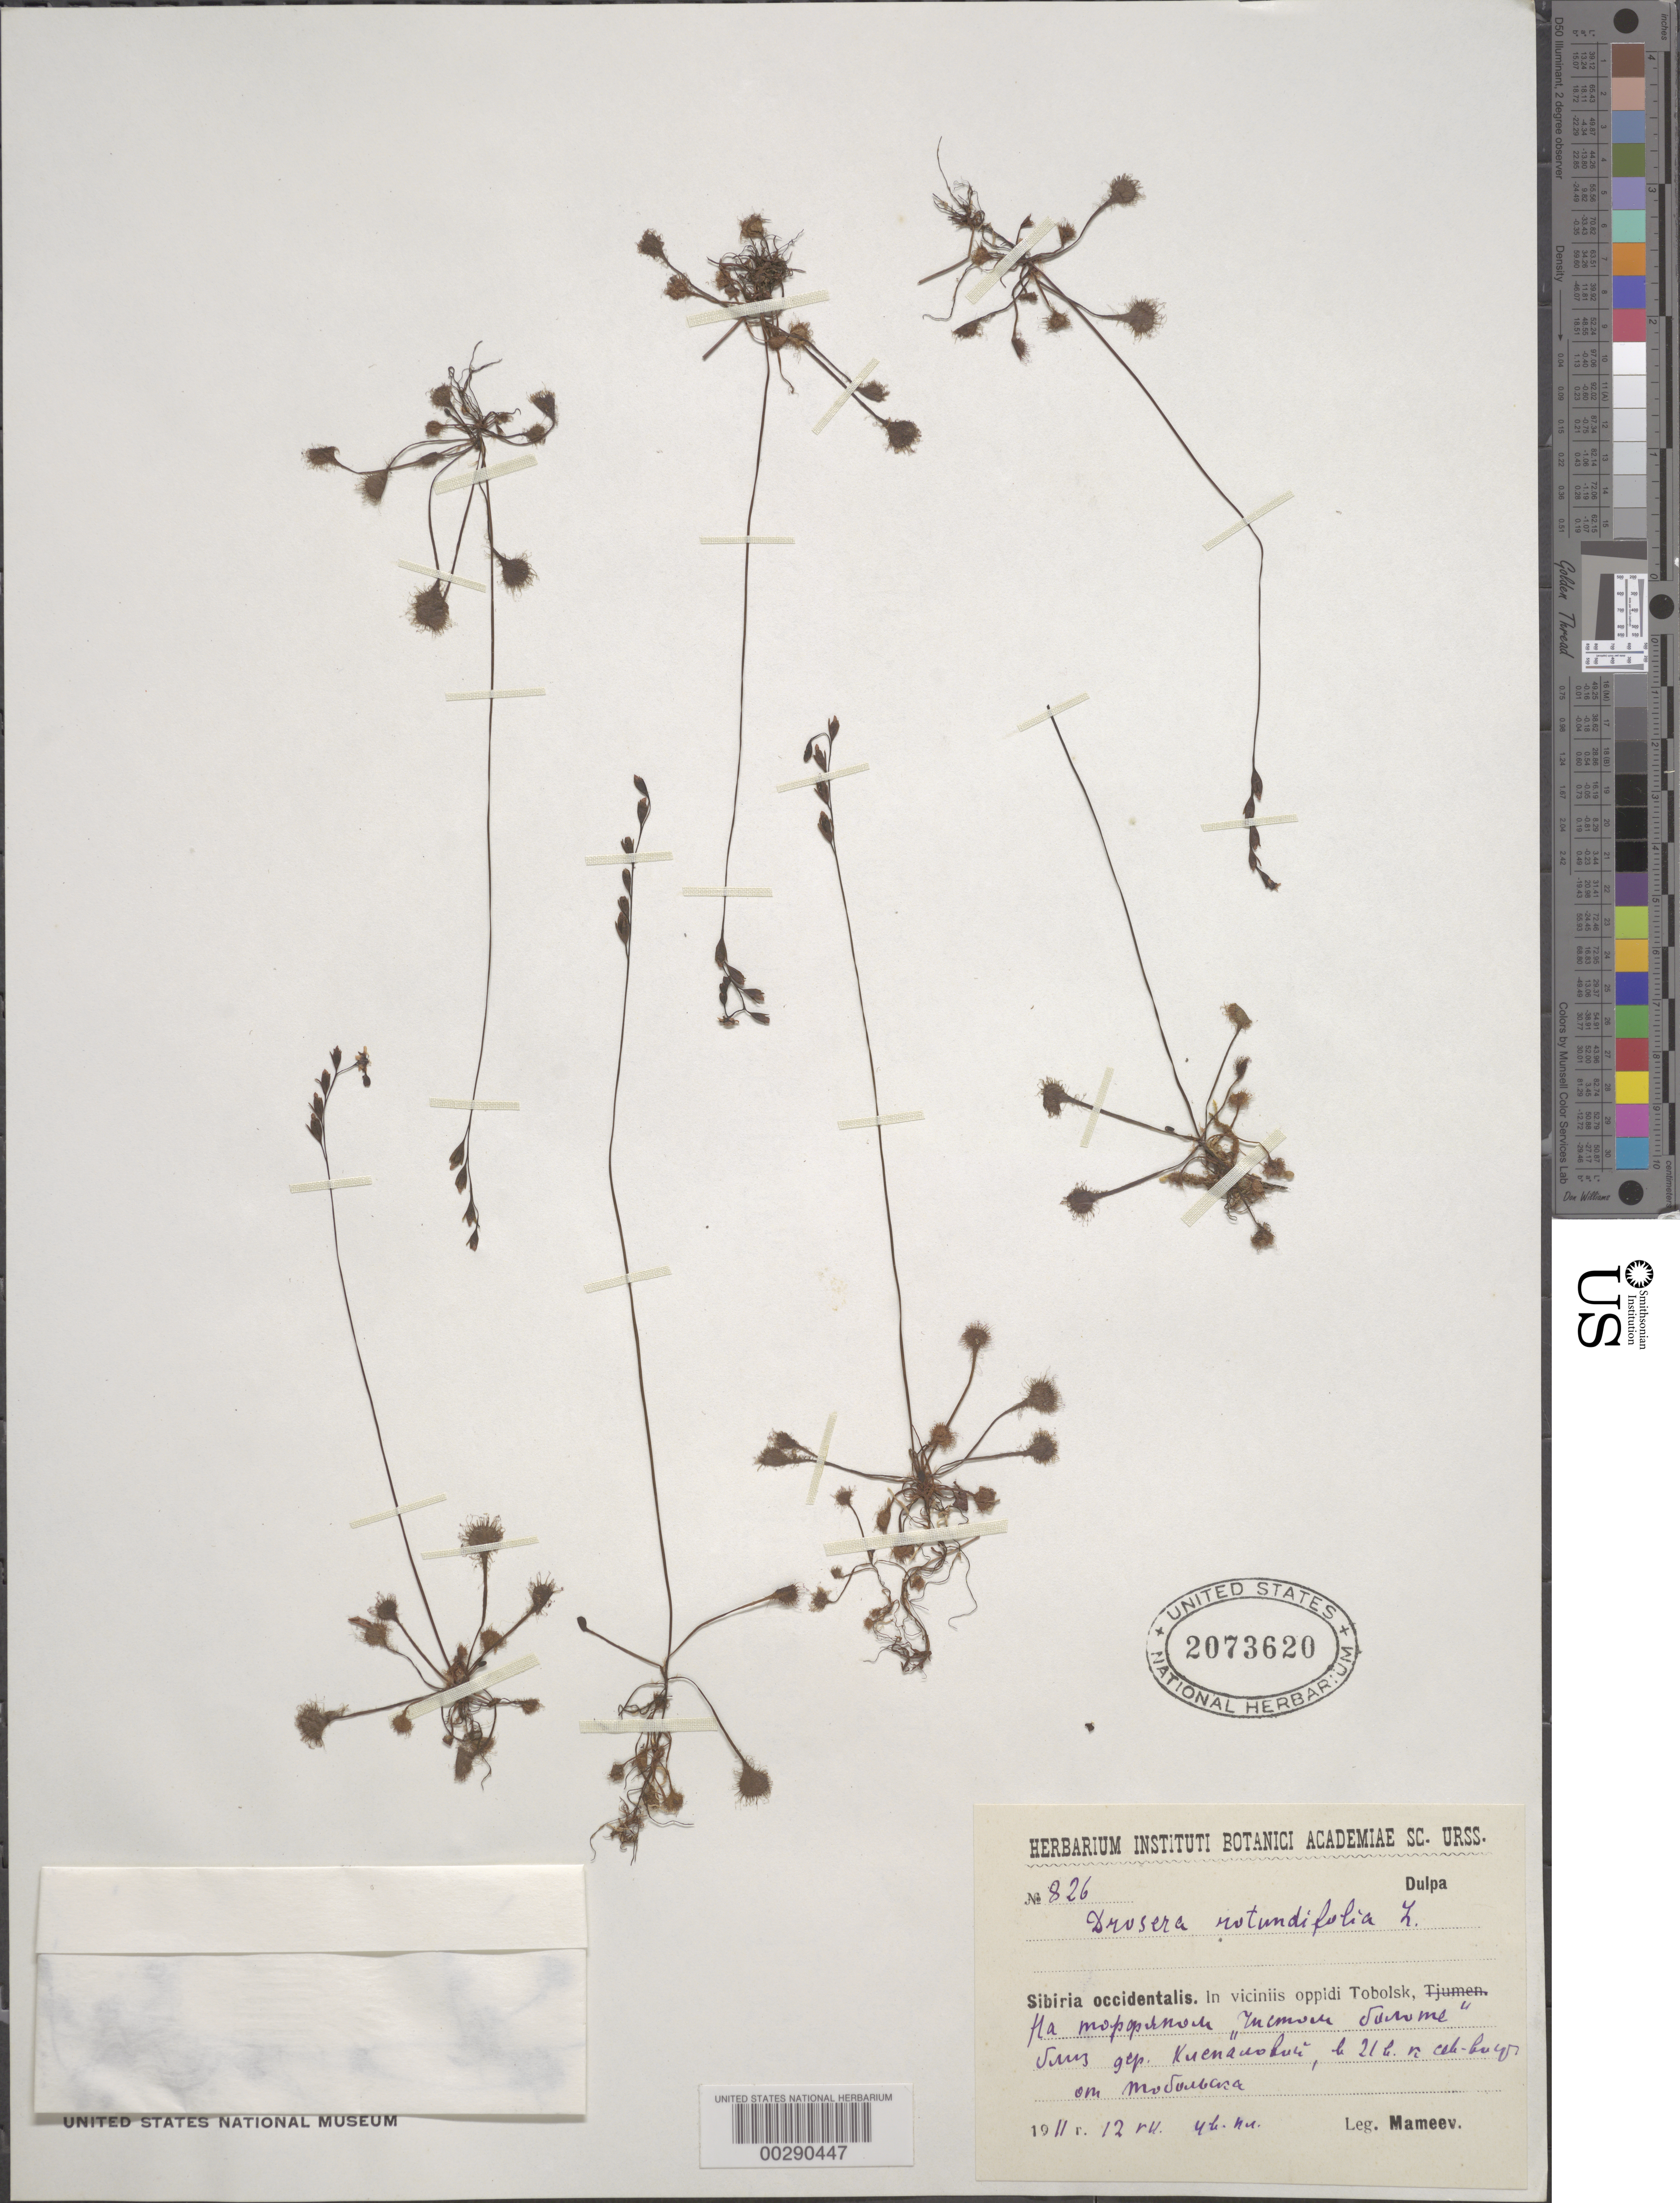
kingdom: Plantae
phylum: Tracheophyta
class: Magnoliopsida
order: Caryophyllales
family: Droseraceae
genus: Drosera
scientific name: Drosera rotundifolia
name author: L.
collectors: S. Mameev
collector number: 826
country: Russian Federation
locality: Sibiria occidentalis. in vicinis oppidi tobolsk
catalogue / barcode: US 2073620